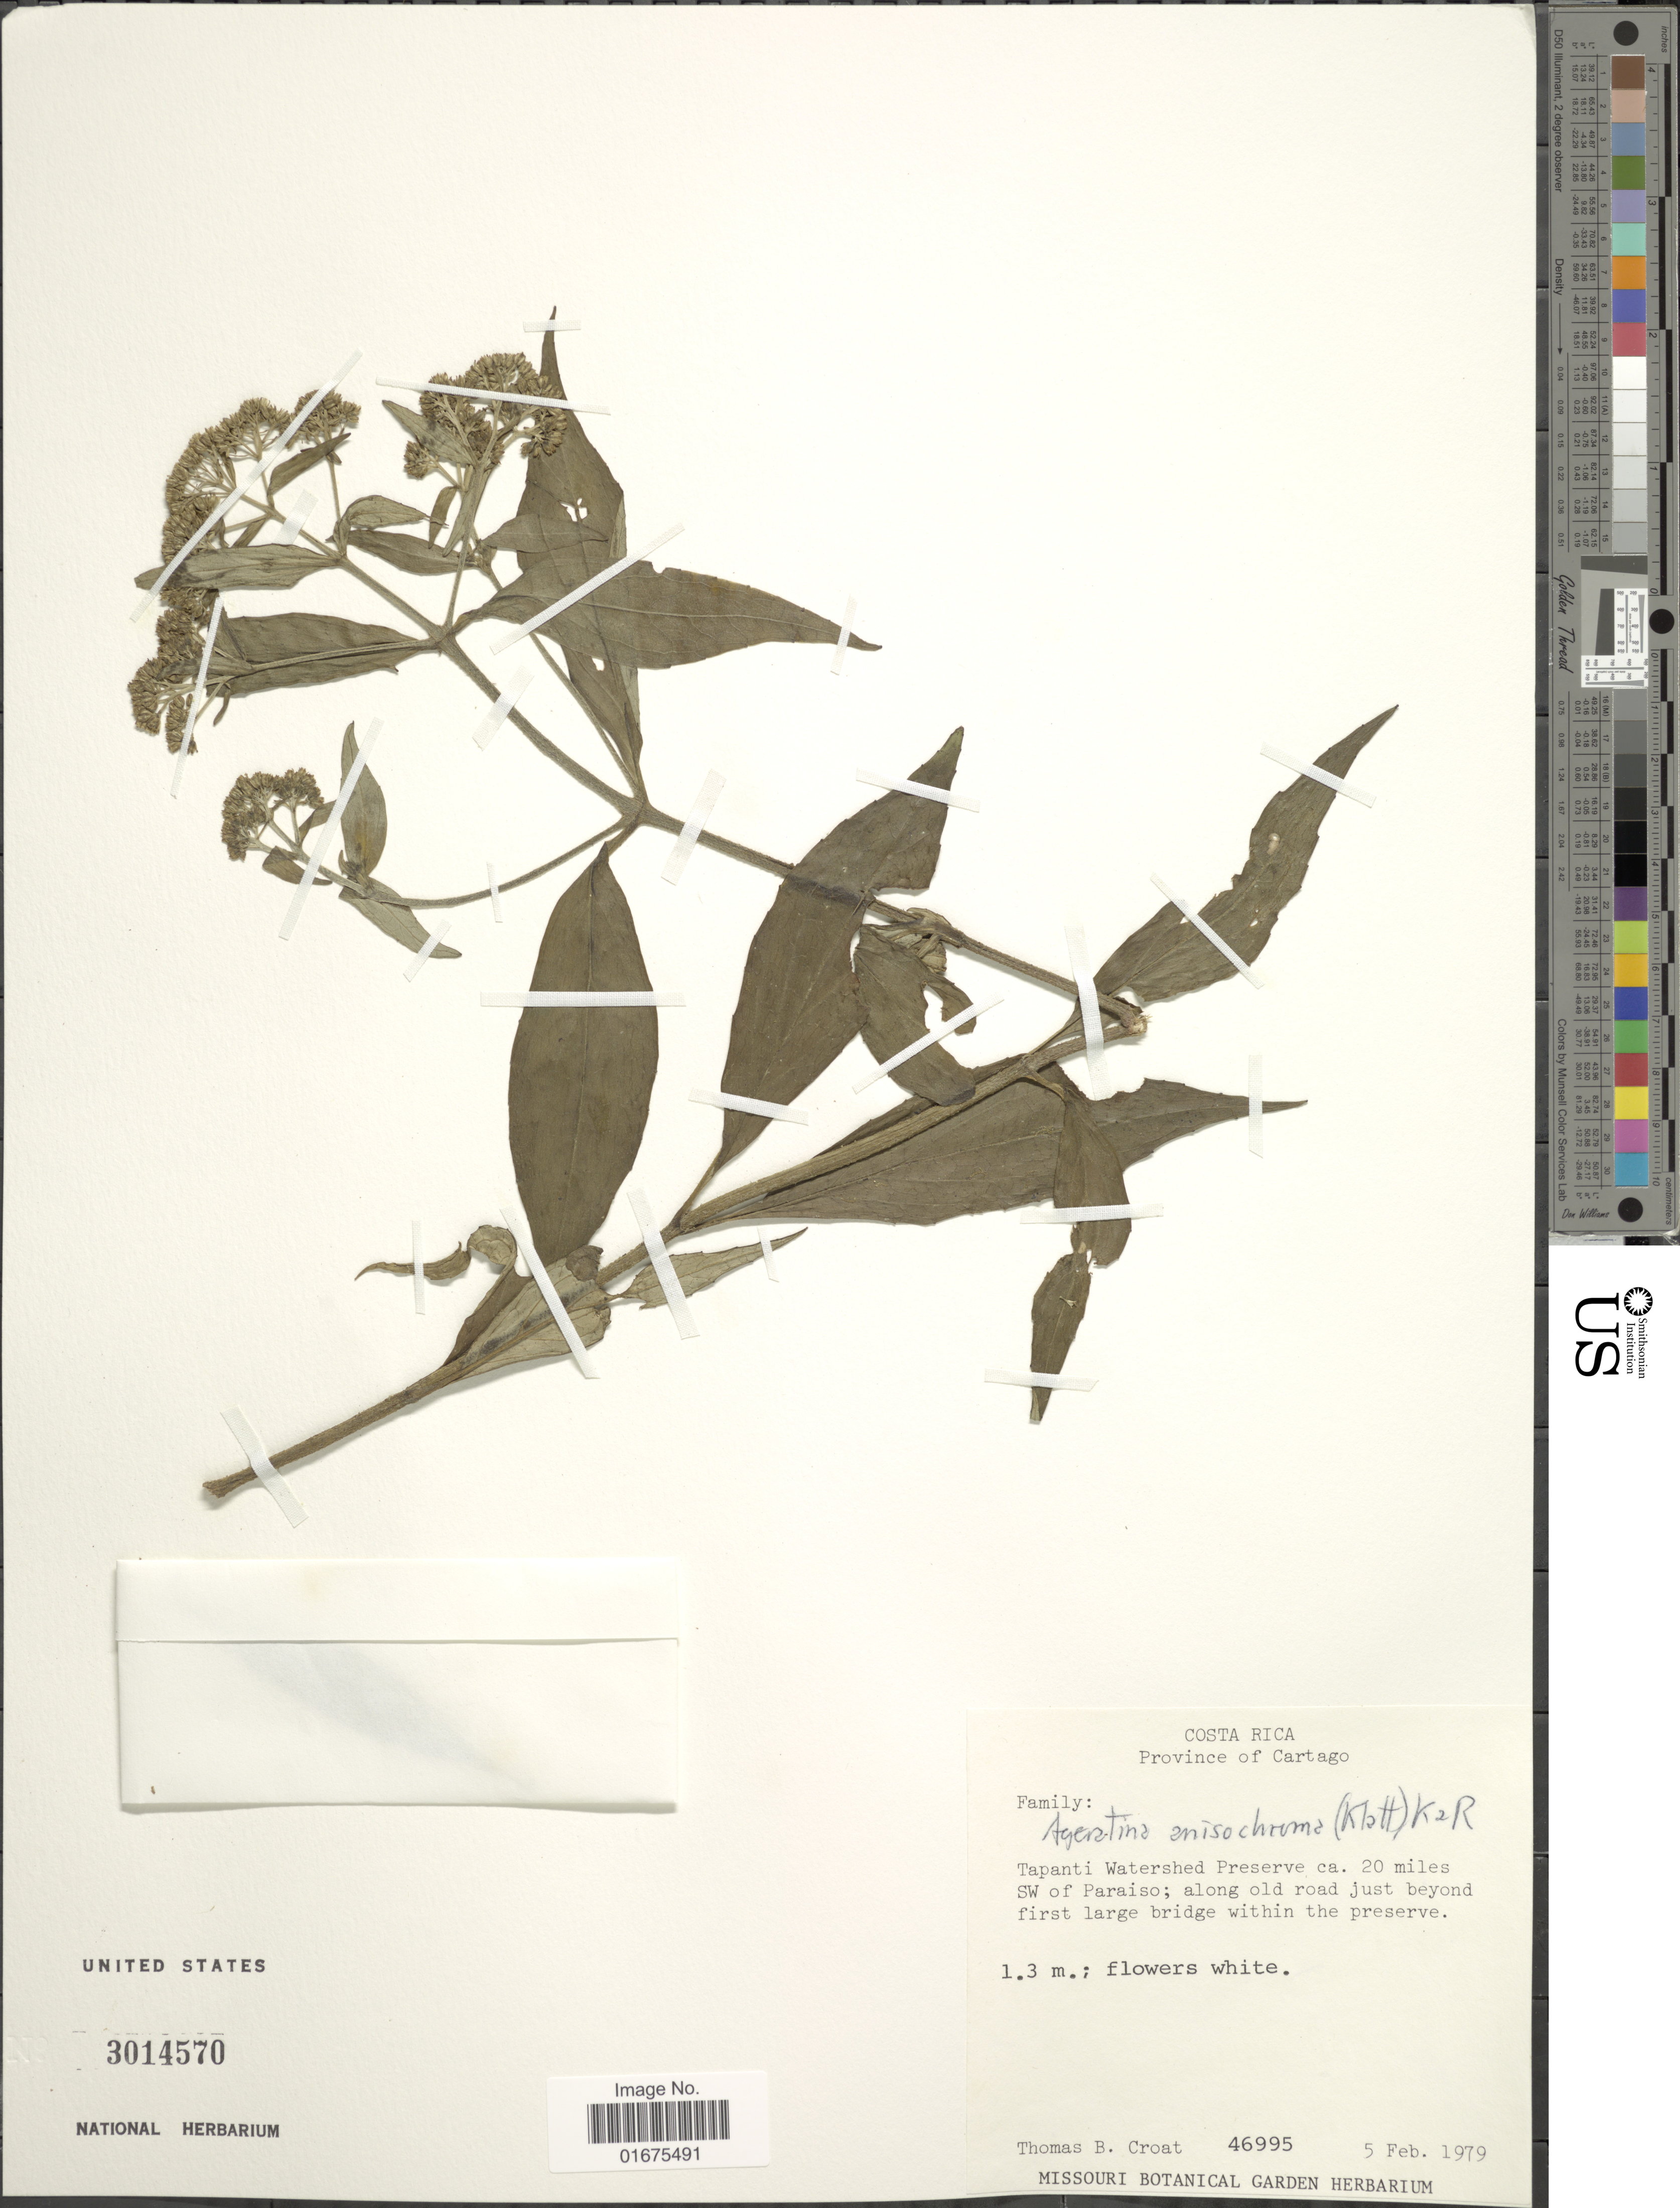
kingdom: Plantae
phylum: Tracheophyta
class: Magnoliopsida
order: Asterales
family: Asteraceae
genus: Ageratina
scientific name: Ageratina anisochroma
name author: (Klatt) R.M. King & H. Rob.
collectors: T. B. Croat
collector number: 46995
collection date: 1979-02-05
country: Costa Rica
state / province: Cartago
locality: Tapanti Watershed Preserve ca. 20 miles SW of Paraiso; along old road just beyond first large bridge within the preserve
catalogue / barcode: US 3014570